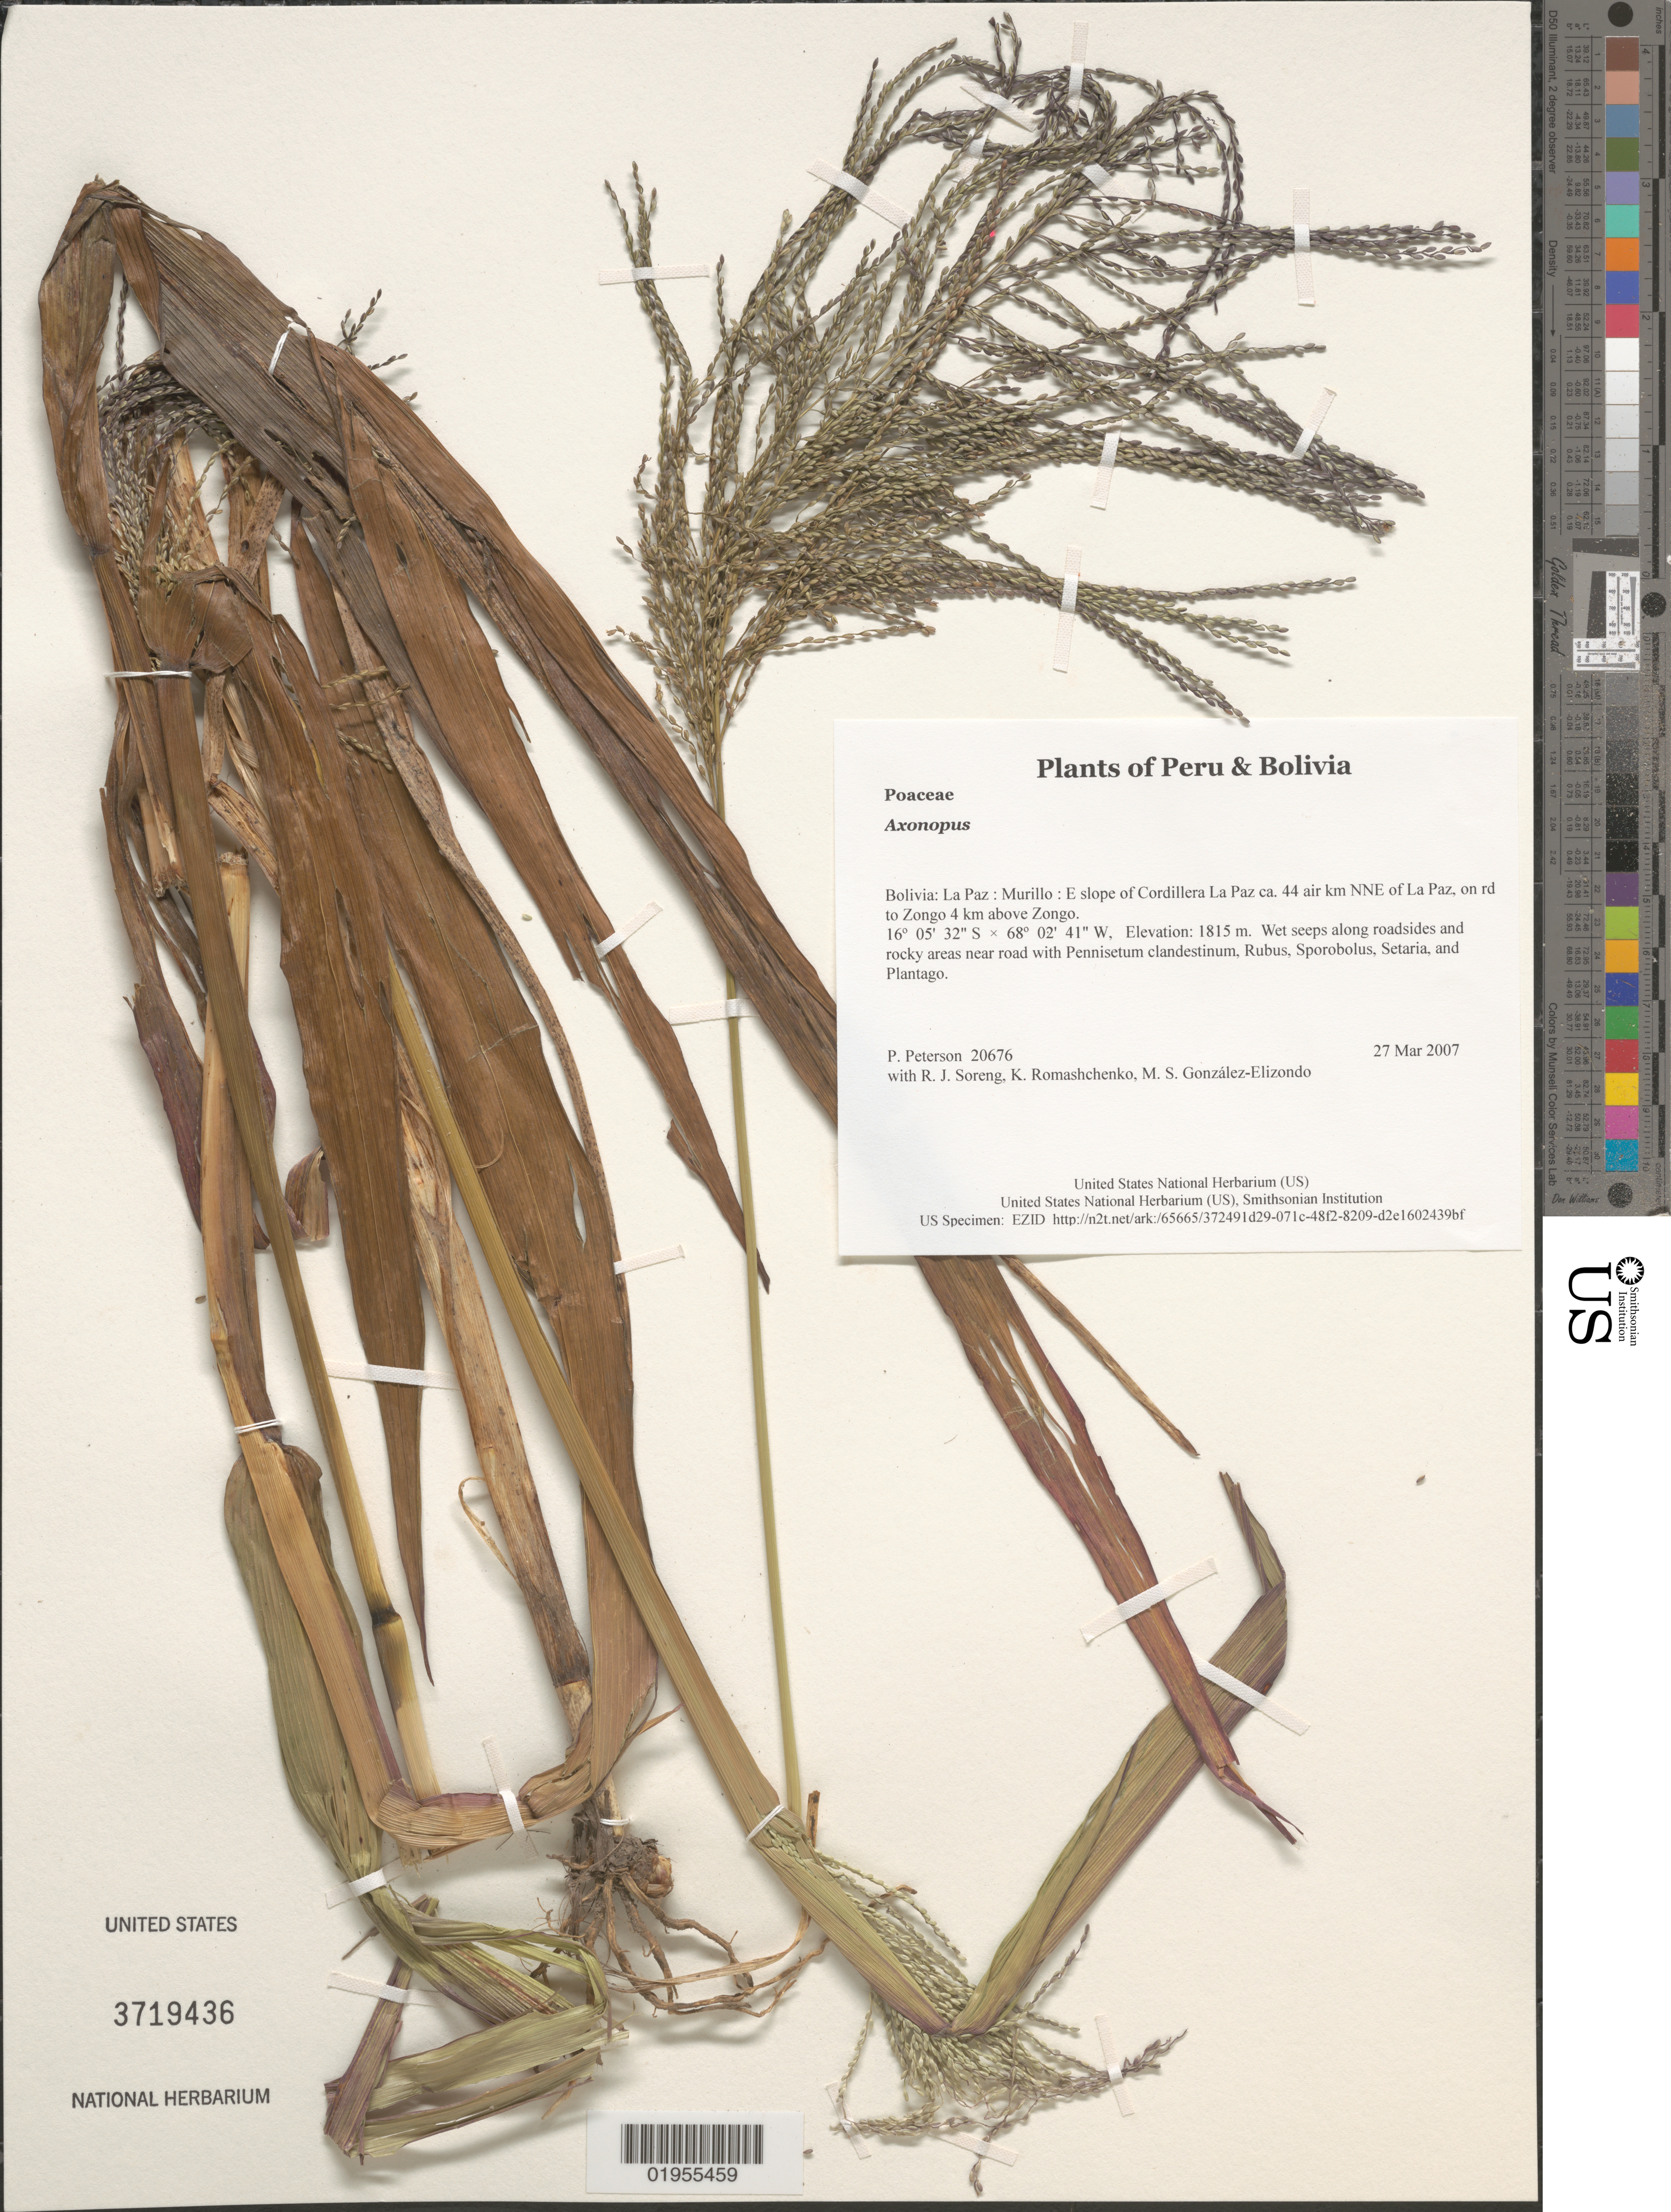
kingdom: Plantae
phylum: Tracheophyta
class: Liliopsida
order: Poales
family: Poaceae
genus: Axonopus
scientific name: Axonopus sp.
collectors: P. M. Peterson, R. J. Soreng, K. Romashchenko & M. S. González-Elizondo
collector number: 20676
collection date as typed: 27 Mar 2007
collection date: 2007-03-27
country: Bolivia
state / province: La Paz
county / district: Murillo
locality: E slope of Cordillera La Paz ca. 44 air km NNE of La Paz, on rd to Zongo 4 km above Zongo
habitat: Wet seeps along roadsides and rocky areas near road with Pennisetum clandestinum, Rubus, Sporobolus, Setaria, and Plantago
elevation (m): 1815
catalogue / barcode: US 3719436